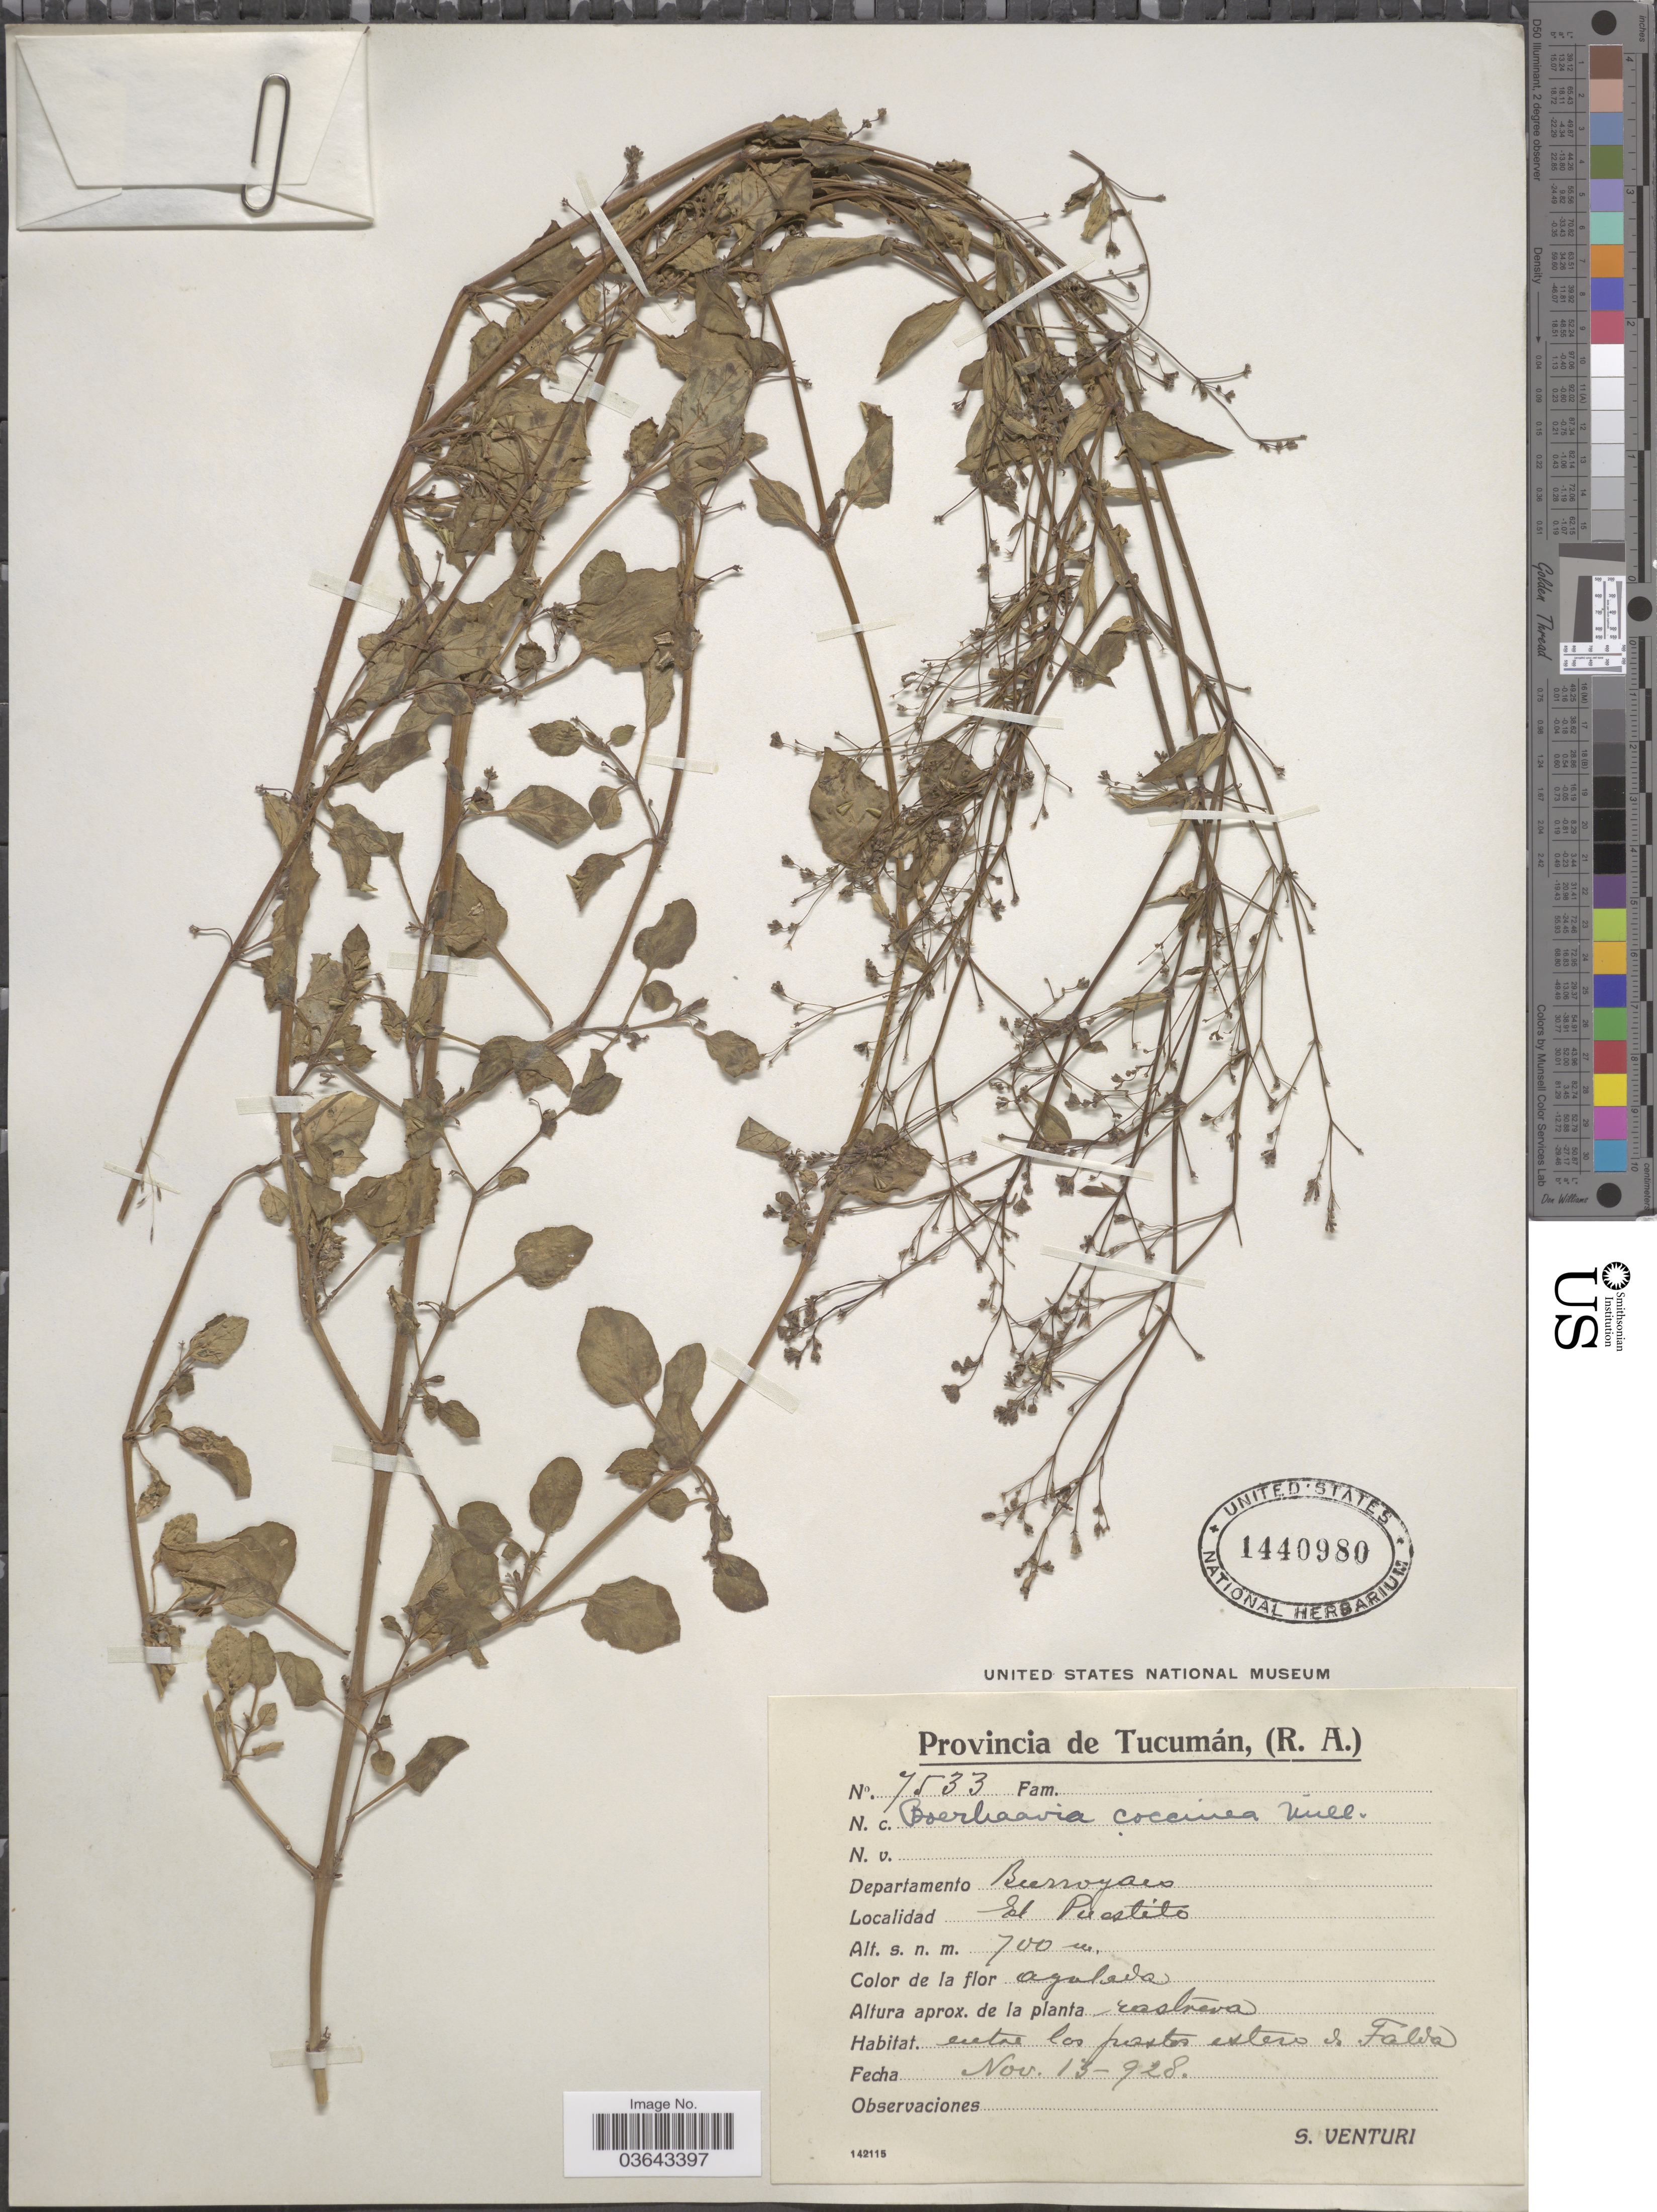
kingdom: Plantae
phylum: Tracheophyta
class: Magnoliopsida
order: Caryophyllales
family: Nyctaginaceae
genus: Boerhavia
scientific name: Boerhavia diffusa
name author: L.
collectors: S. Venturi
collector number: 7533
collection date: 1928-11-13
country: Argentina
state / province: Tucuman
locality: Departamento Burroyaco. El Puestito.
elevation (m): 700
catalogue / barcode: US 1440980